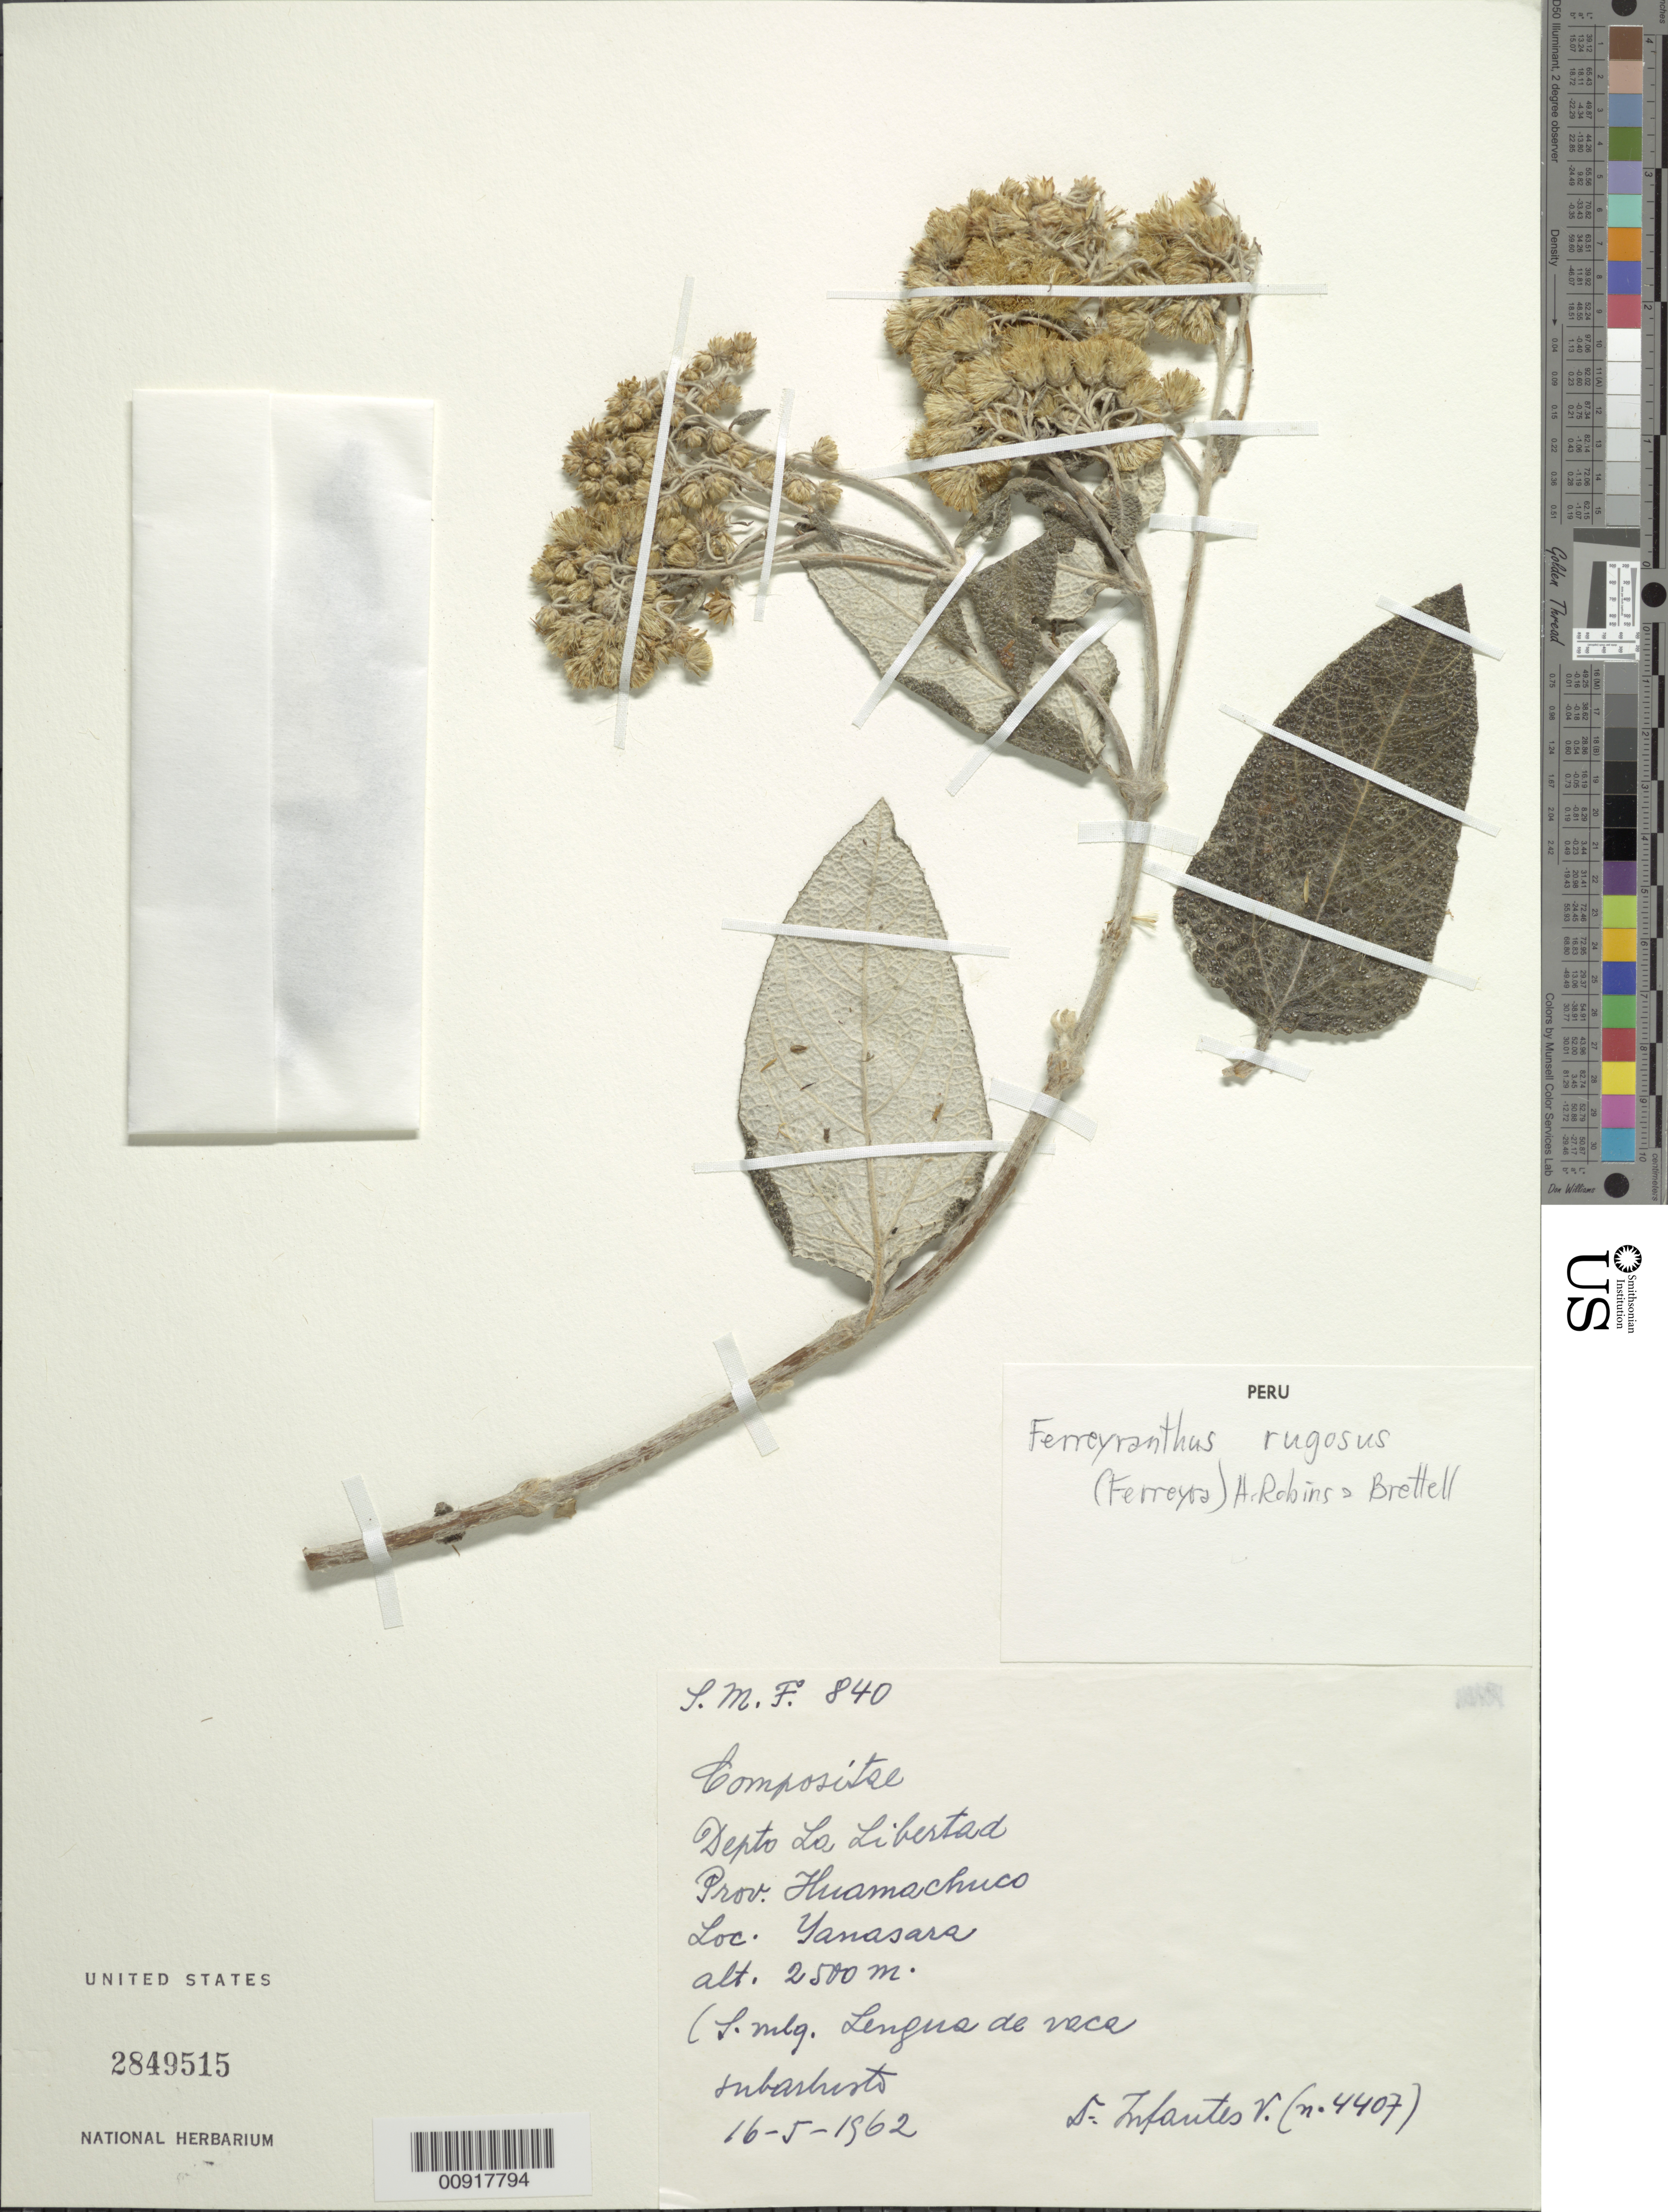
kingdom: Plantae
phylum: Tracheophyta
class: Magnoliopsida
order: Asterales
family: Asteraceae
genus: Ferreyranthus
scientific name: Ferreyranthus rugosus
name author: (Ferreyra) H. Rob. & Brettell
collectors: J. Infantes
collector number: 4407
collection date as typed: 16 May 1962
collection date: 1962-05-16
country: Peru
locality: Prov. Huamachuco, Dpto. La Libertad, Yanasara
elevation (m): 2500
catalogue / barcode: US 2849515